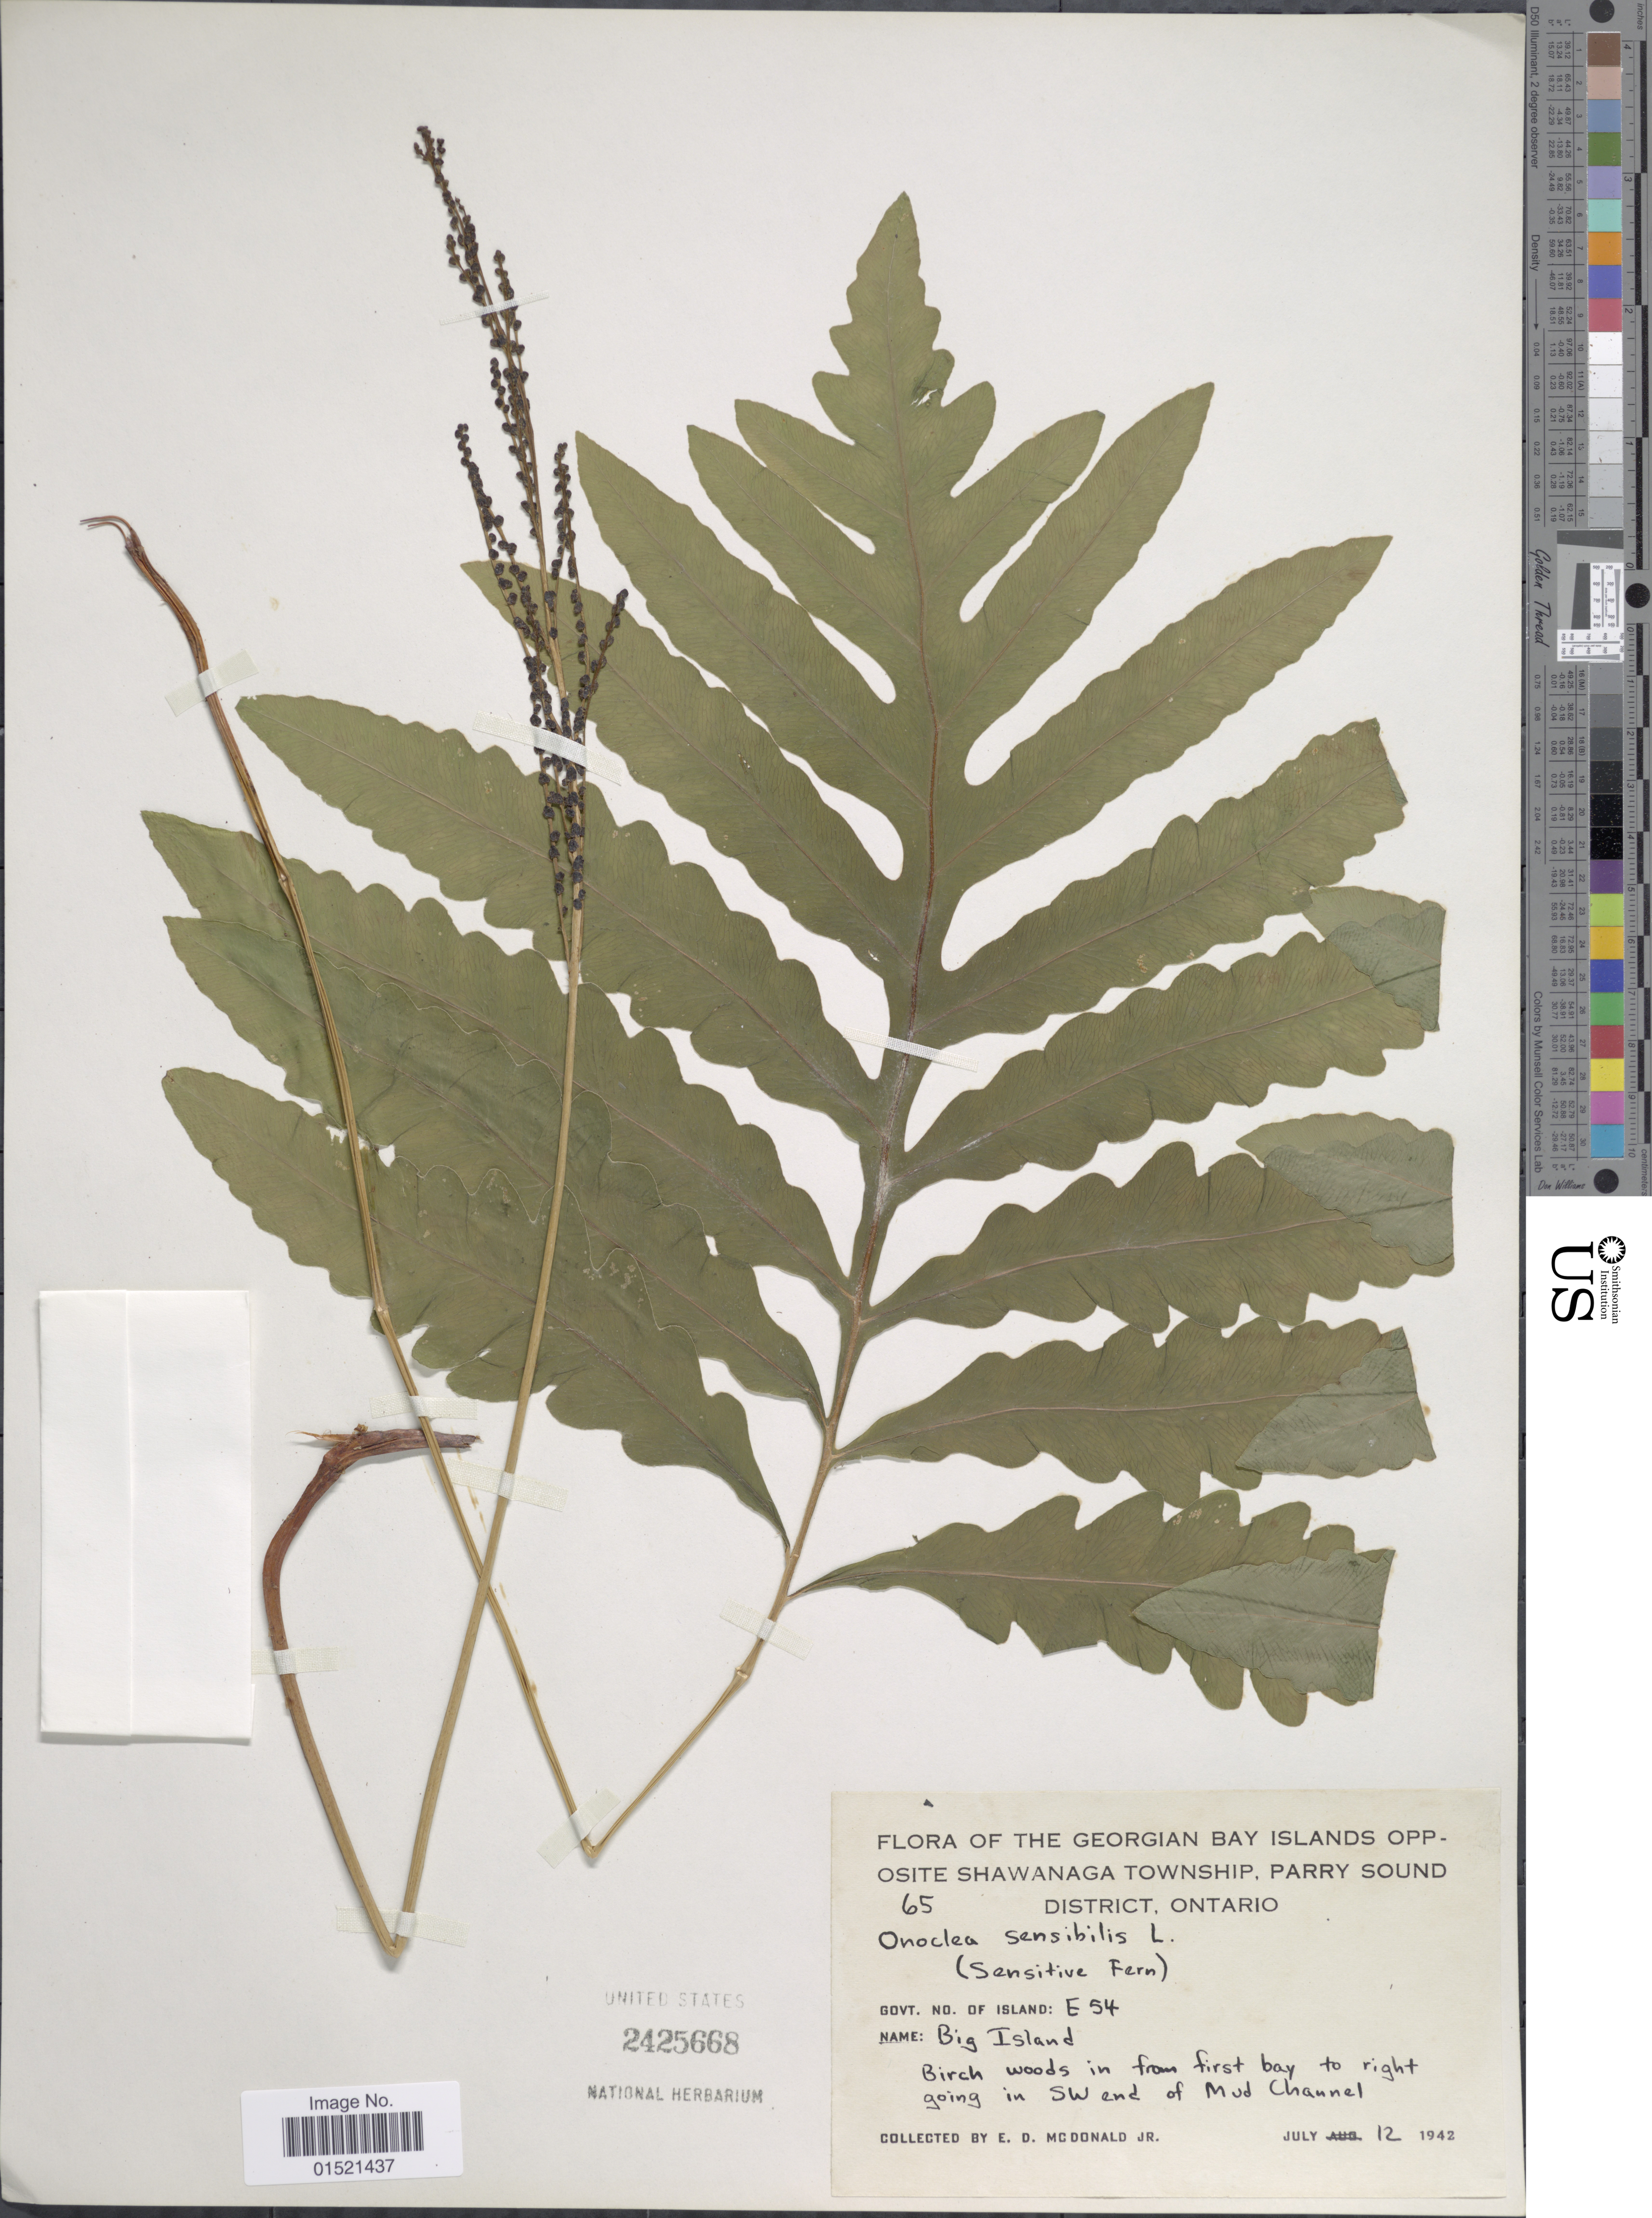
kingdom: Plantae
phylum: Tracheophyta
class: Polypodiopsida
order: Polypodiales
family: Onocleaceae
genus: Onoclea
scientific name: Onoclea sensibilis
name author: L.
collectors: E. D. McDonald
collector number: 65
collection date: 1942-07-12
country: Canada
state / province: Ontario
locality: The Georgian Bay Islands Opposite Shawanaga Township, Parry Sound District, Big Island, Birch woods in from first bay to right going in SW end of mud Channel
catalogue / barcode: US 2425668